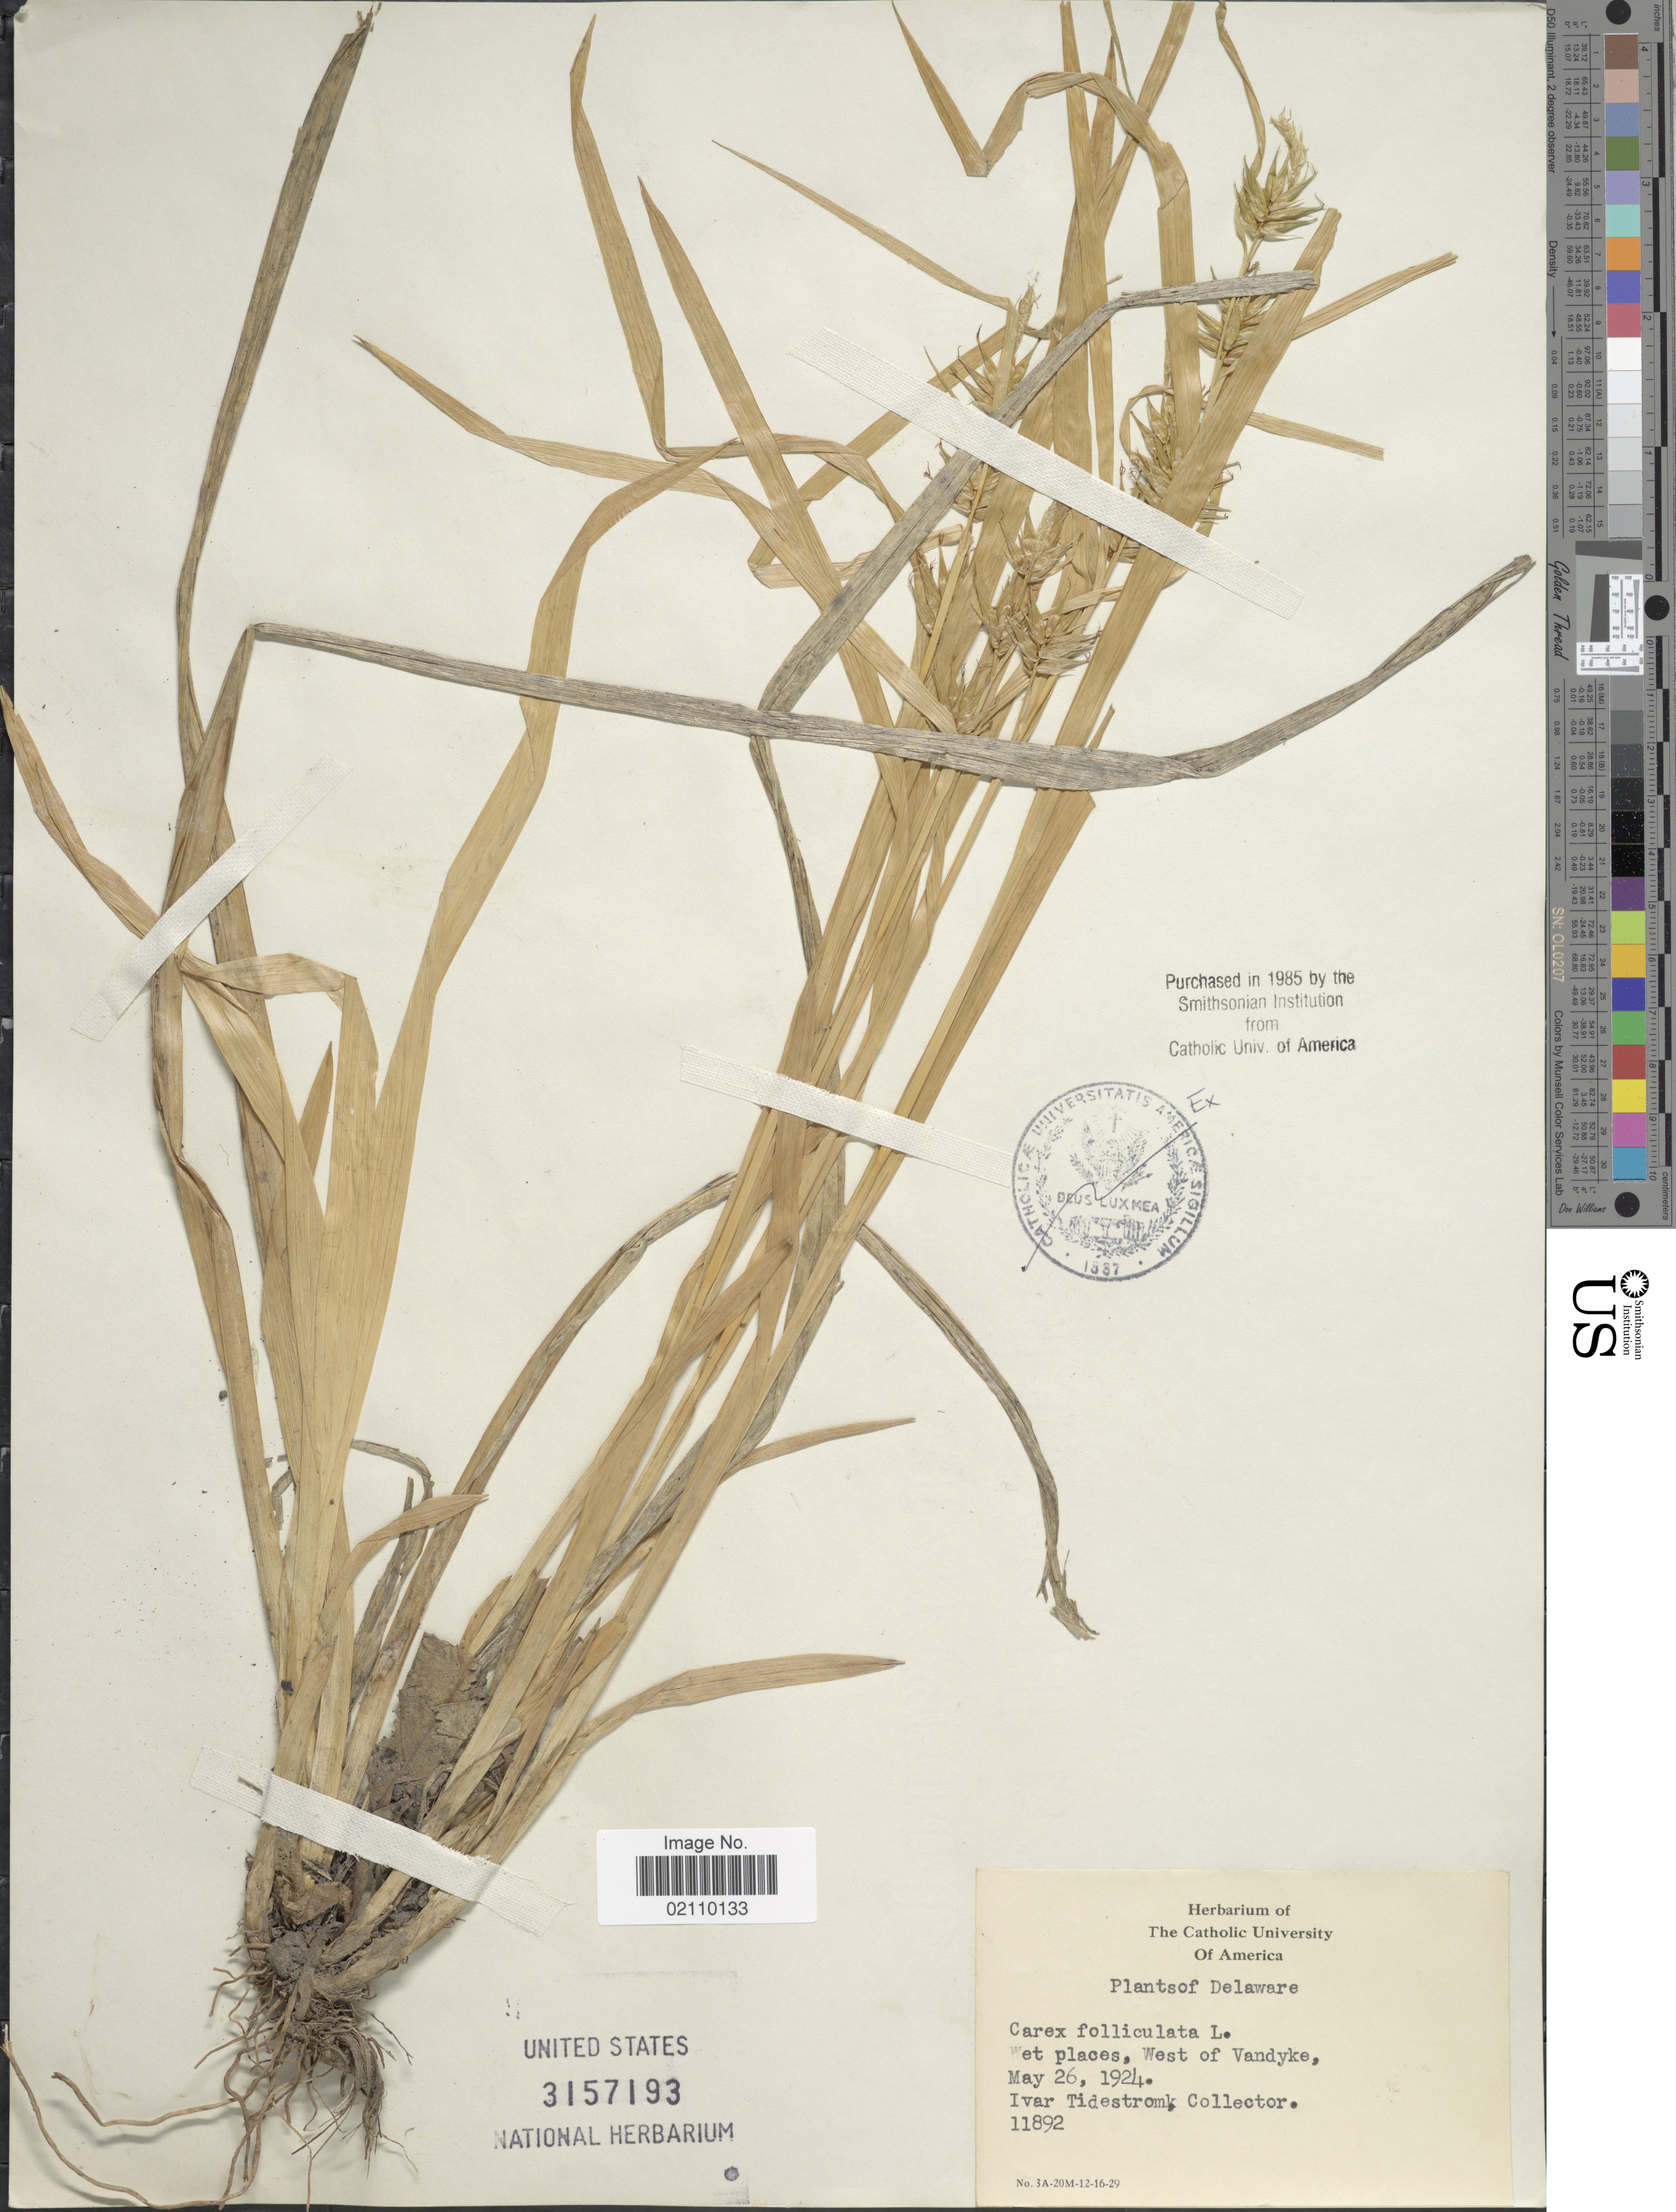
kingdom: Plantae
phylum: Tracheophyta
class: Liliopsida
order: Poales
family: Cyperaceae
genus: Carex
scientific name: Carex folliculata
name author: L.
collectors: I. F. Tidestrom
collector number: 11892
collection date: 1924-05-26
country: United States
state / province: Delaware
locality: West of Vandyke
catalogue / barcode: US 3157193